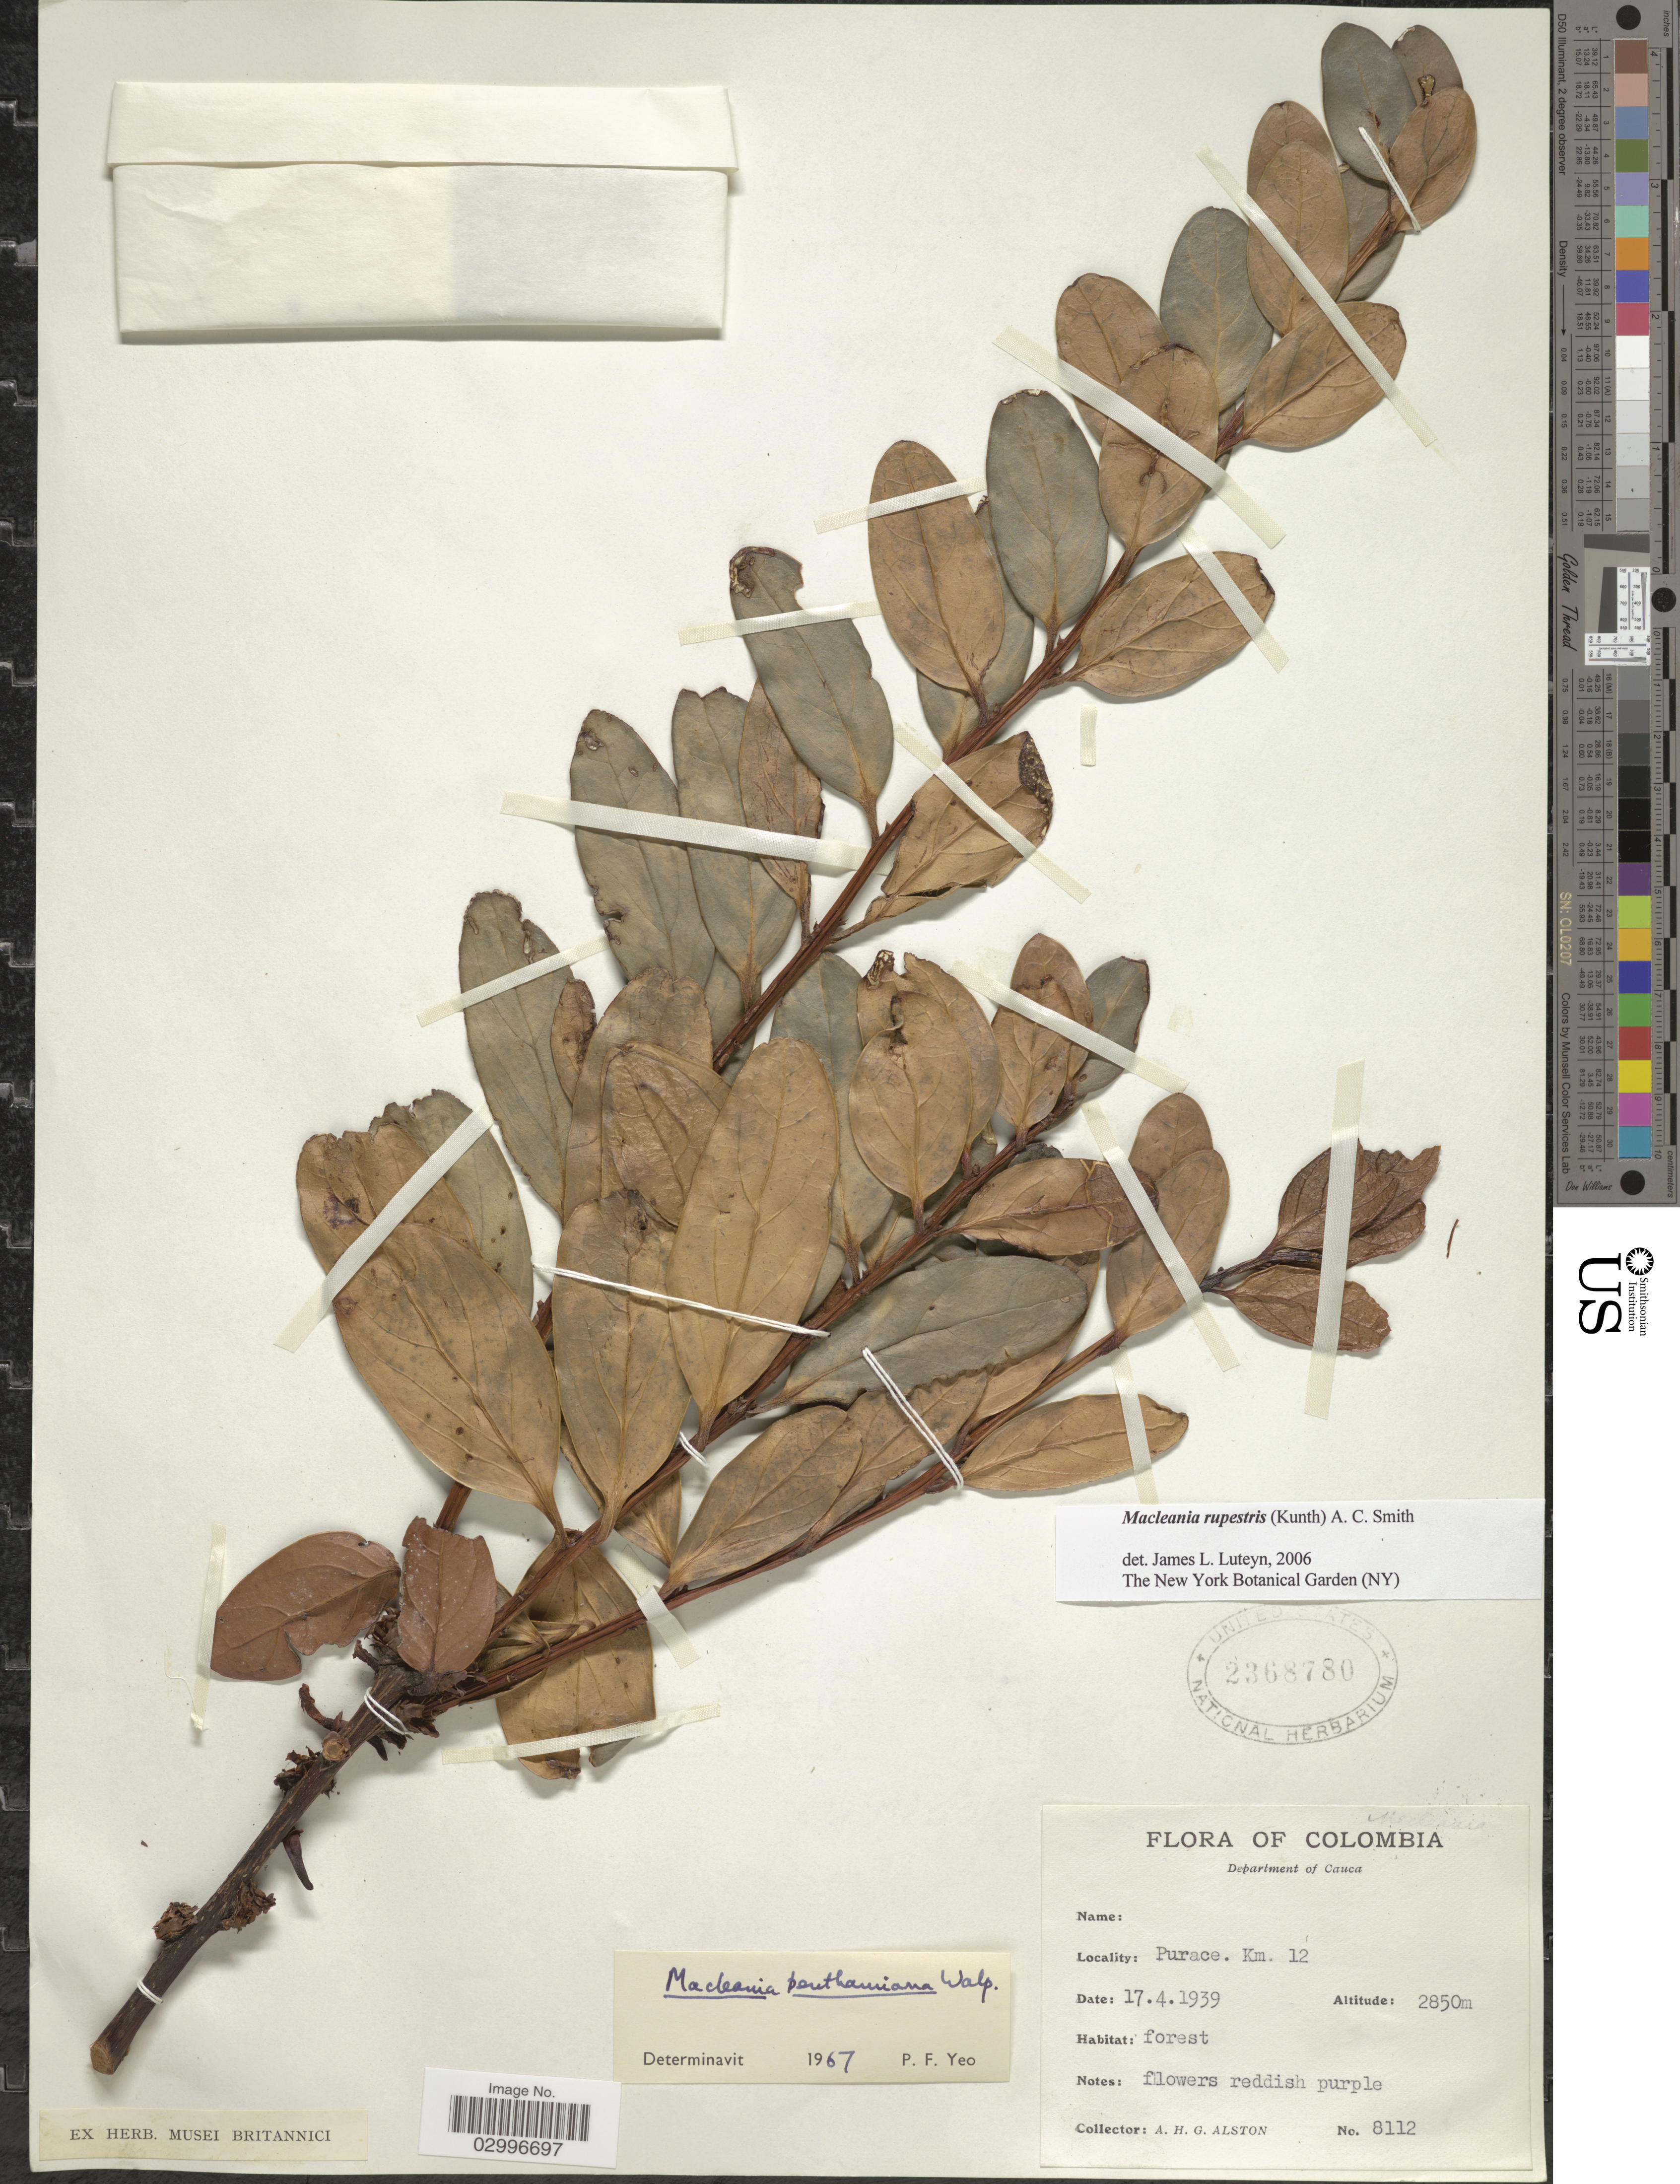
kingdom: Plantae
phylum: Tracheophyta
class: Magnoliopsida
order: Ericales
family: Ericaceae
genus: Psammisia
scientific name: Psammisia rupestris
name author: (Kunth) Klotzsch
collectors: A. H. Alston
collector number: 8112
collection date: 1939-04-17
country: Colombia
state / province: Cauca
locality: Purace. Km 12.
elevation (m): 2850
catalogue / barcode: US 2368780